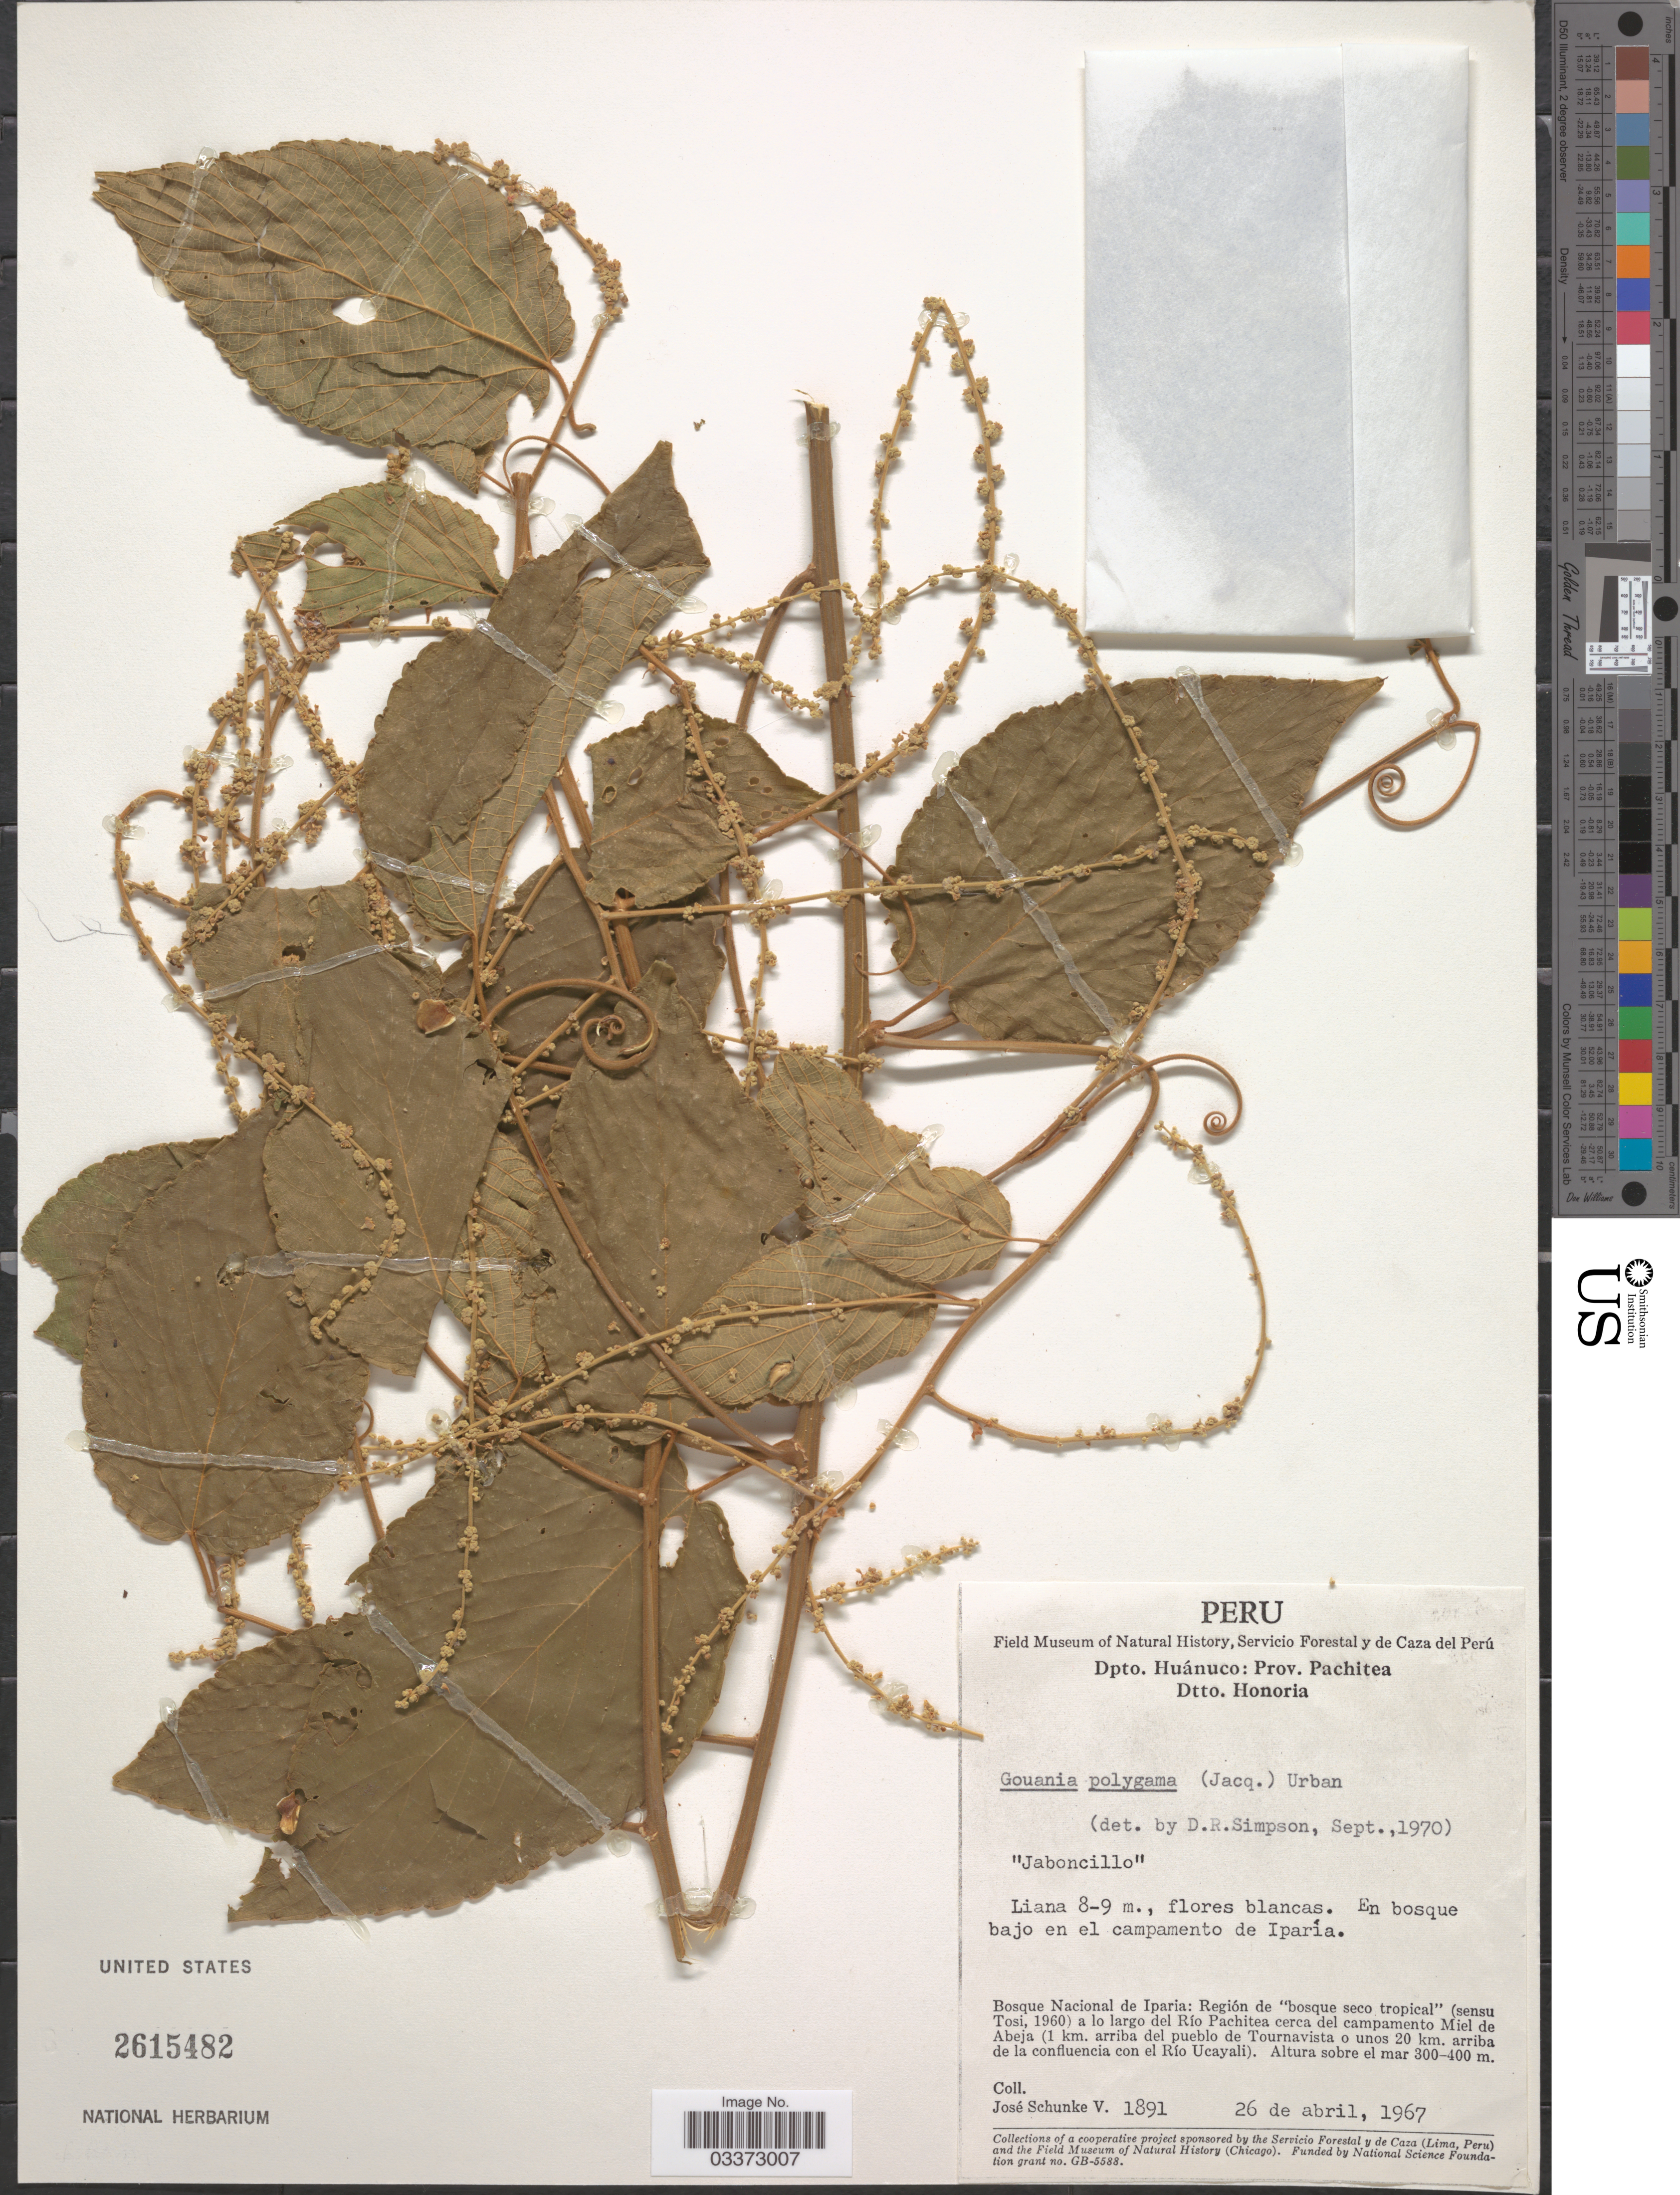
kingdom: Plantae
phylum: Tracheophyta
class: Magnoliopsida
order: Rosales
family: Rhamnaceae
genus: Gouania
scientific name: Gouania polygama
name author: (Jacq.) Urb.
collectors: J. Schunke Vigo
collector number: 1891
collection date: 1967-04-26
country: Peru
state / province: Huánuco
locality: Dpto. Huánuco: Prov. Pachitea. Dtto. Honoria. En bosque bajo en el campamento de Iparía. Bosque Nacional de Iparia: Región de "bosque seco tropical" (sensu Tosi, 1960) a lo largo del Río Pachitea cerca del campamento Miel de Abeja (1 km. arriba del pueblo de Tournavista o unos 20 km. arriba de la confluencia con el Río Ucayali).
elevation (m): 300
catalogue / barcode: US 2615482